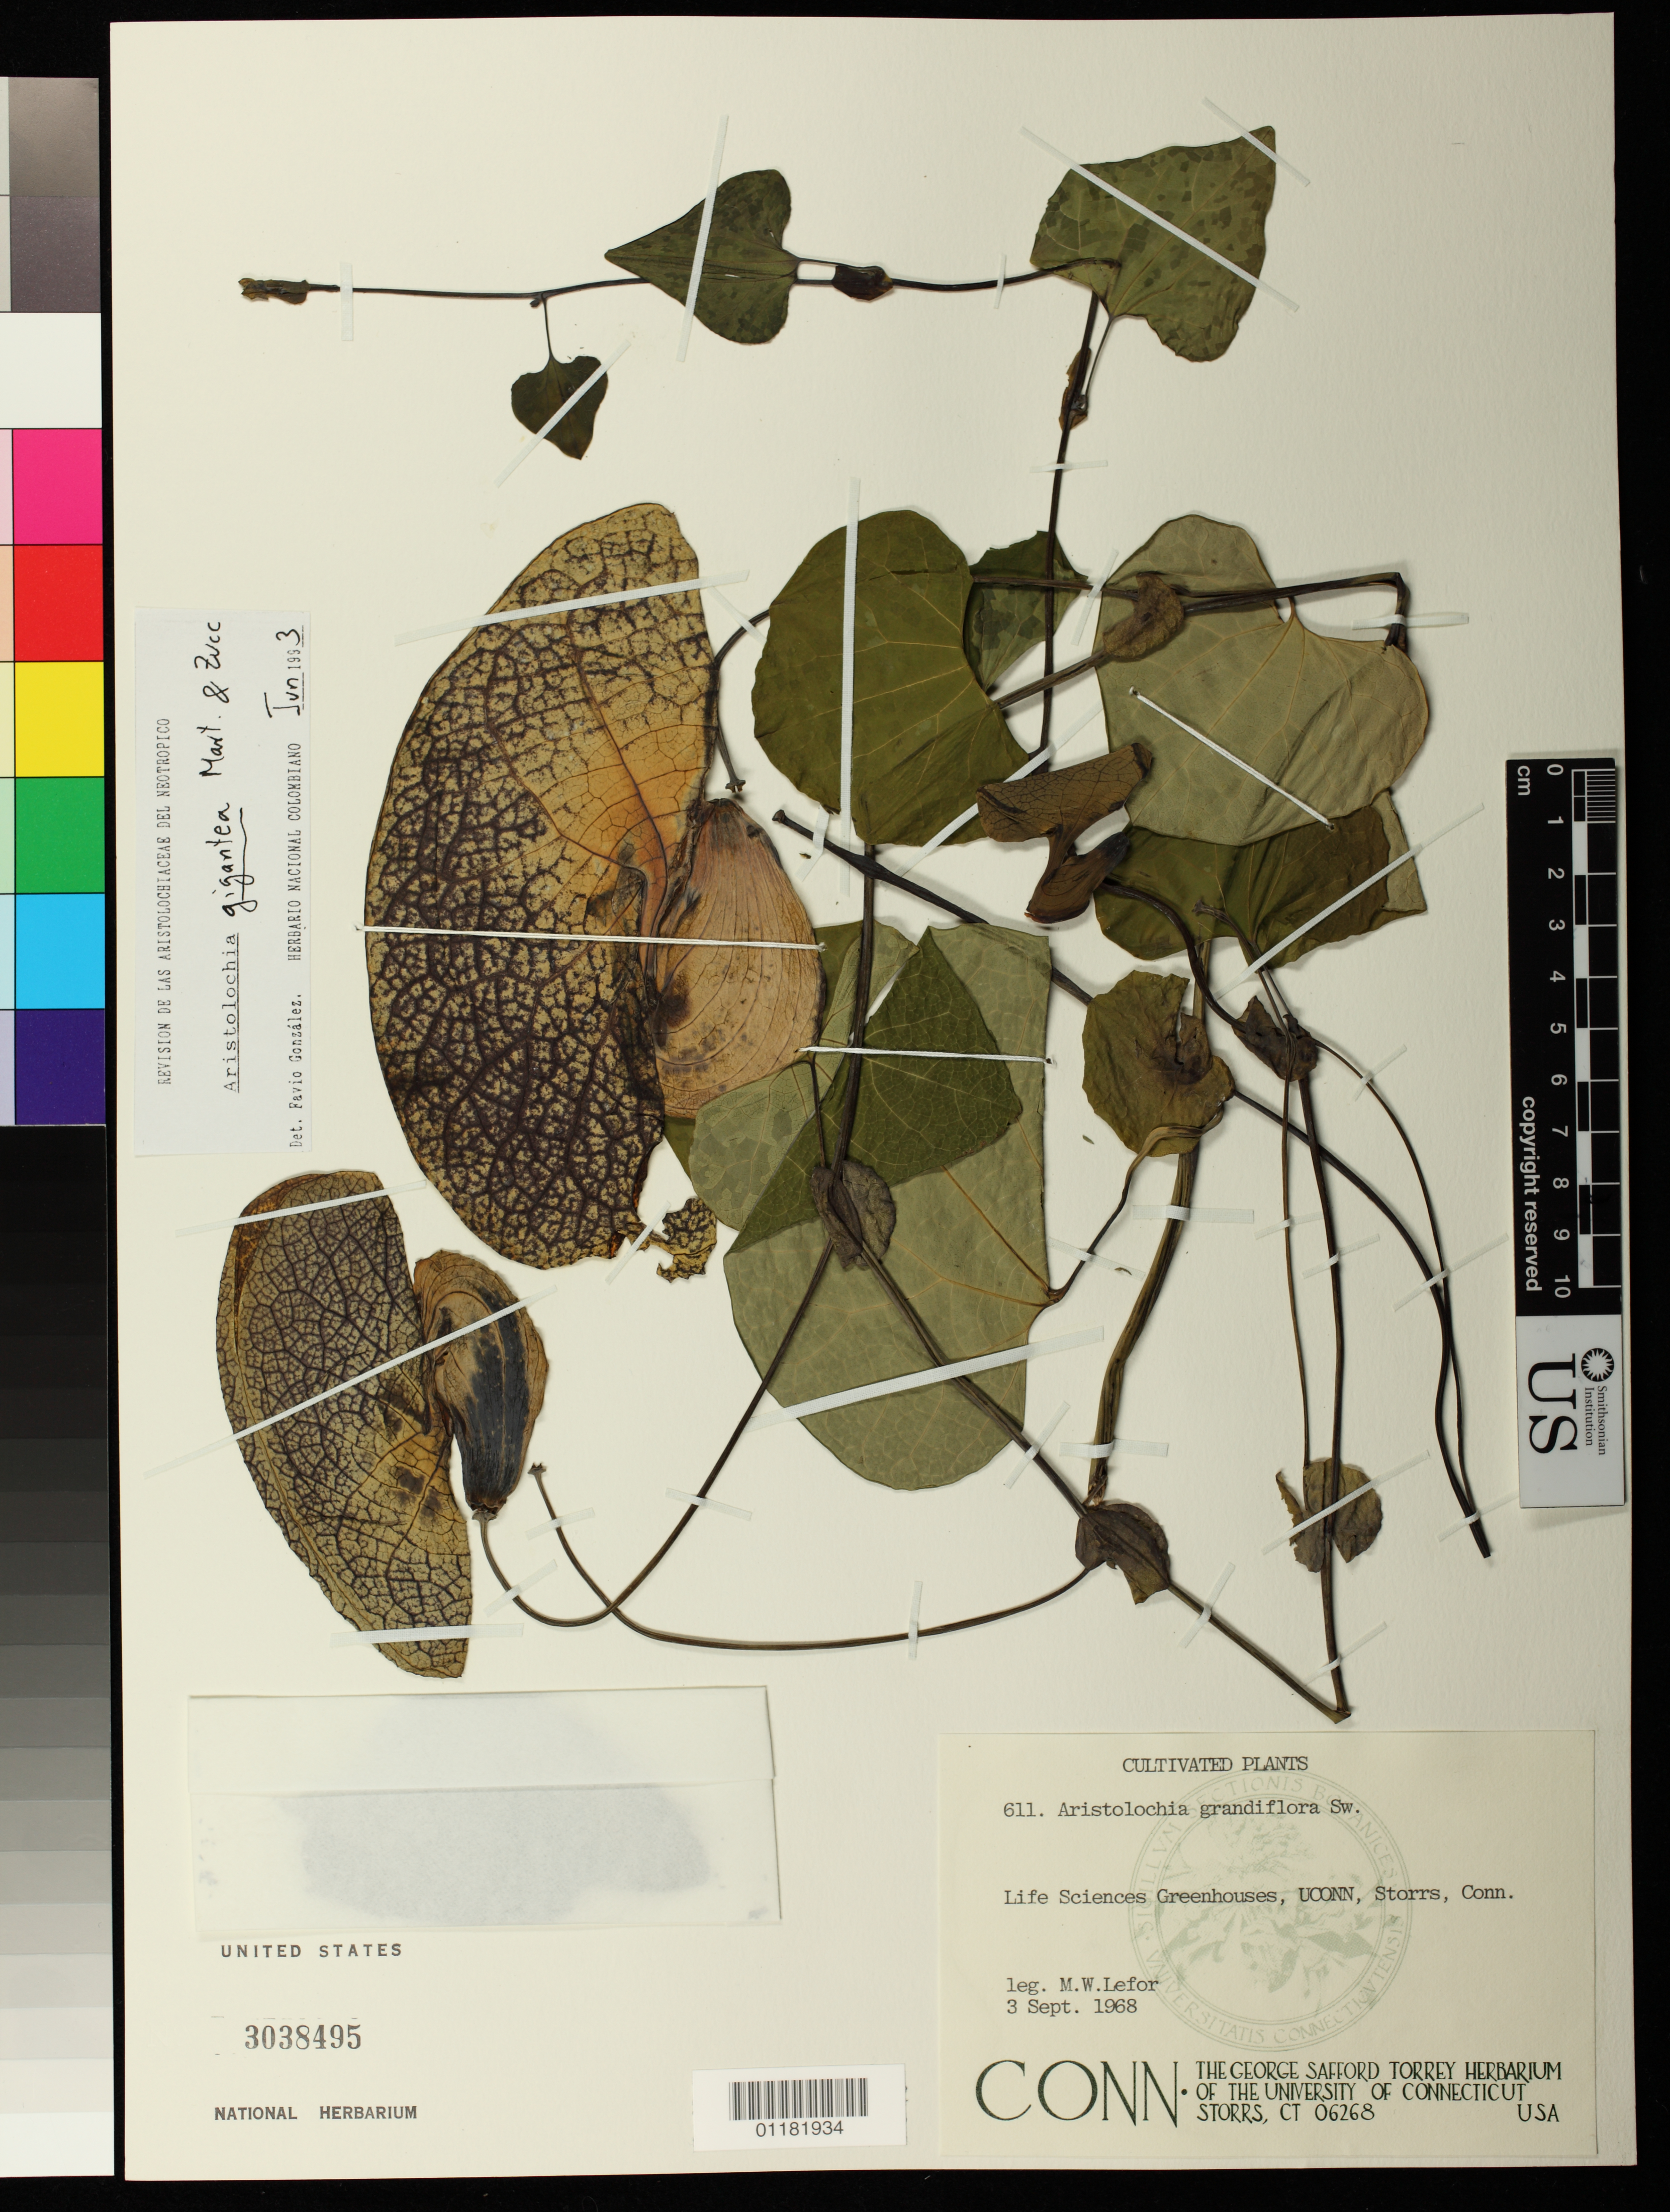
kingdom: Plantae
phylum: Tracheophyta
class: Magnoliopsida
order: Piperales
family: Aristolochiaceae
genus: Aristolochia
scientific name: Aristolochia grandiflora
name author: Sw.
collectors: M. W. Lefor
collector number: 611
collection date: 1968-09-03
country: United States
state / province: Connecticut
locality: Life Sciences Greenhouses, the George Torrey Herbarium, UCONN,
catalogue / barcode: US 3038495